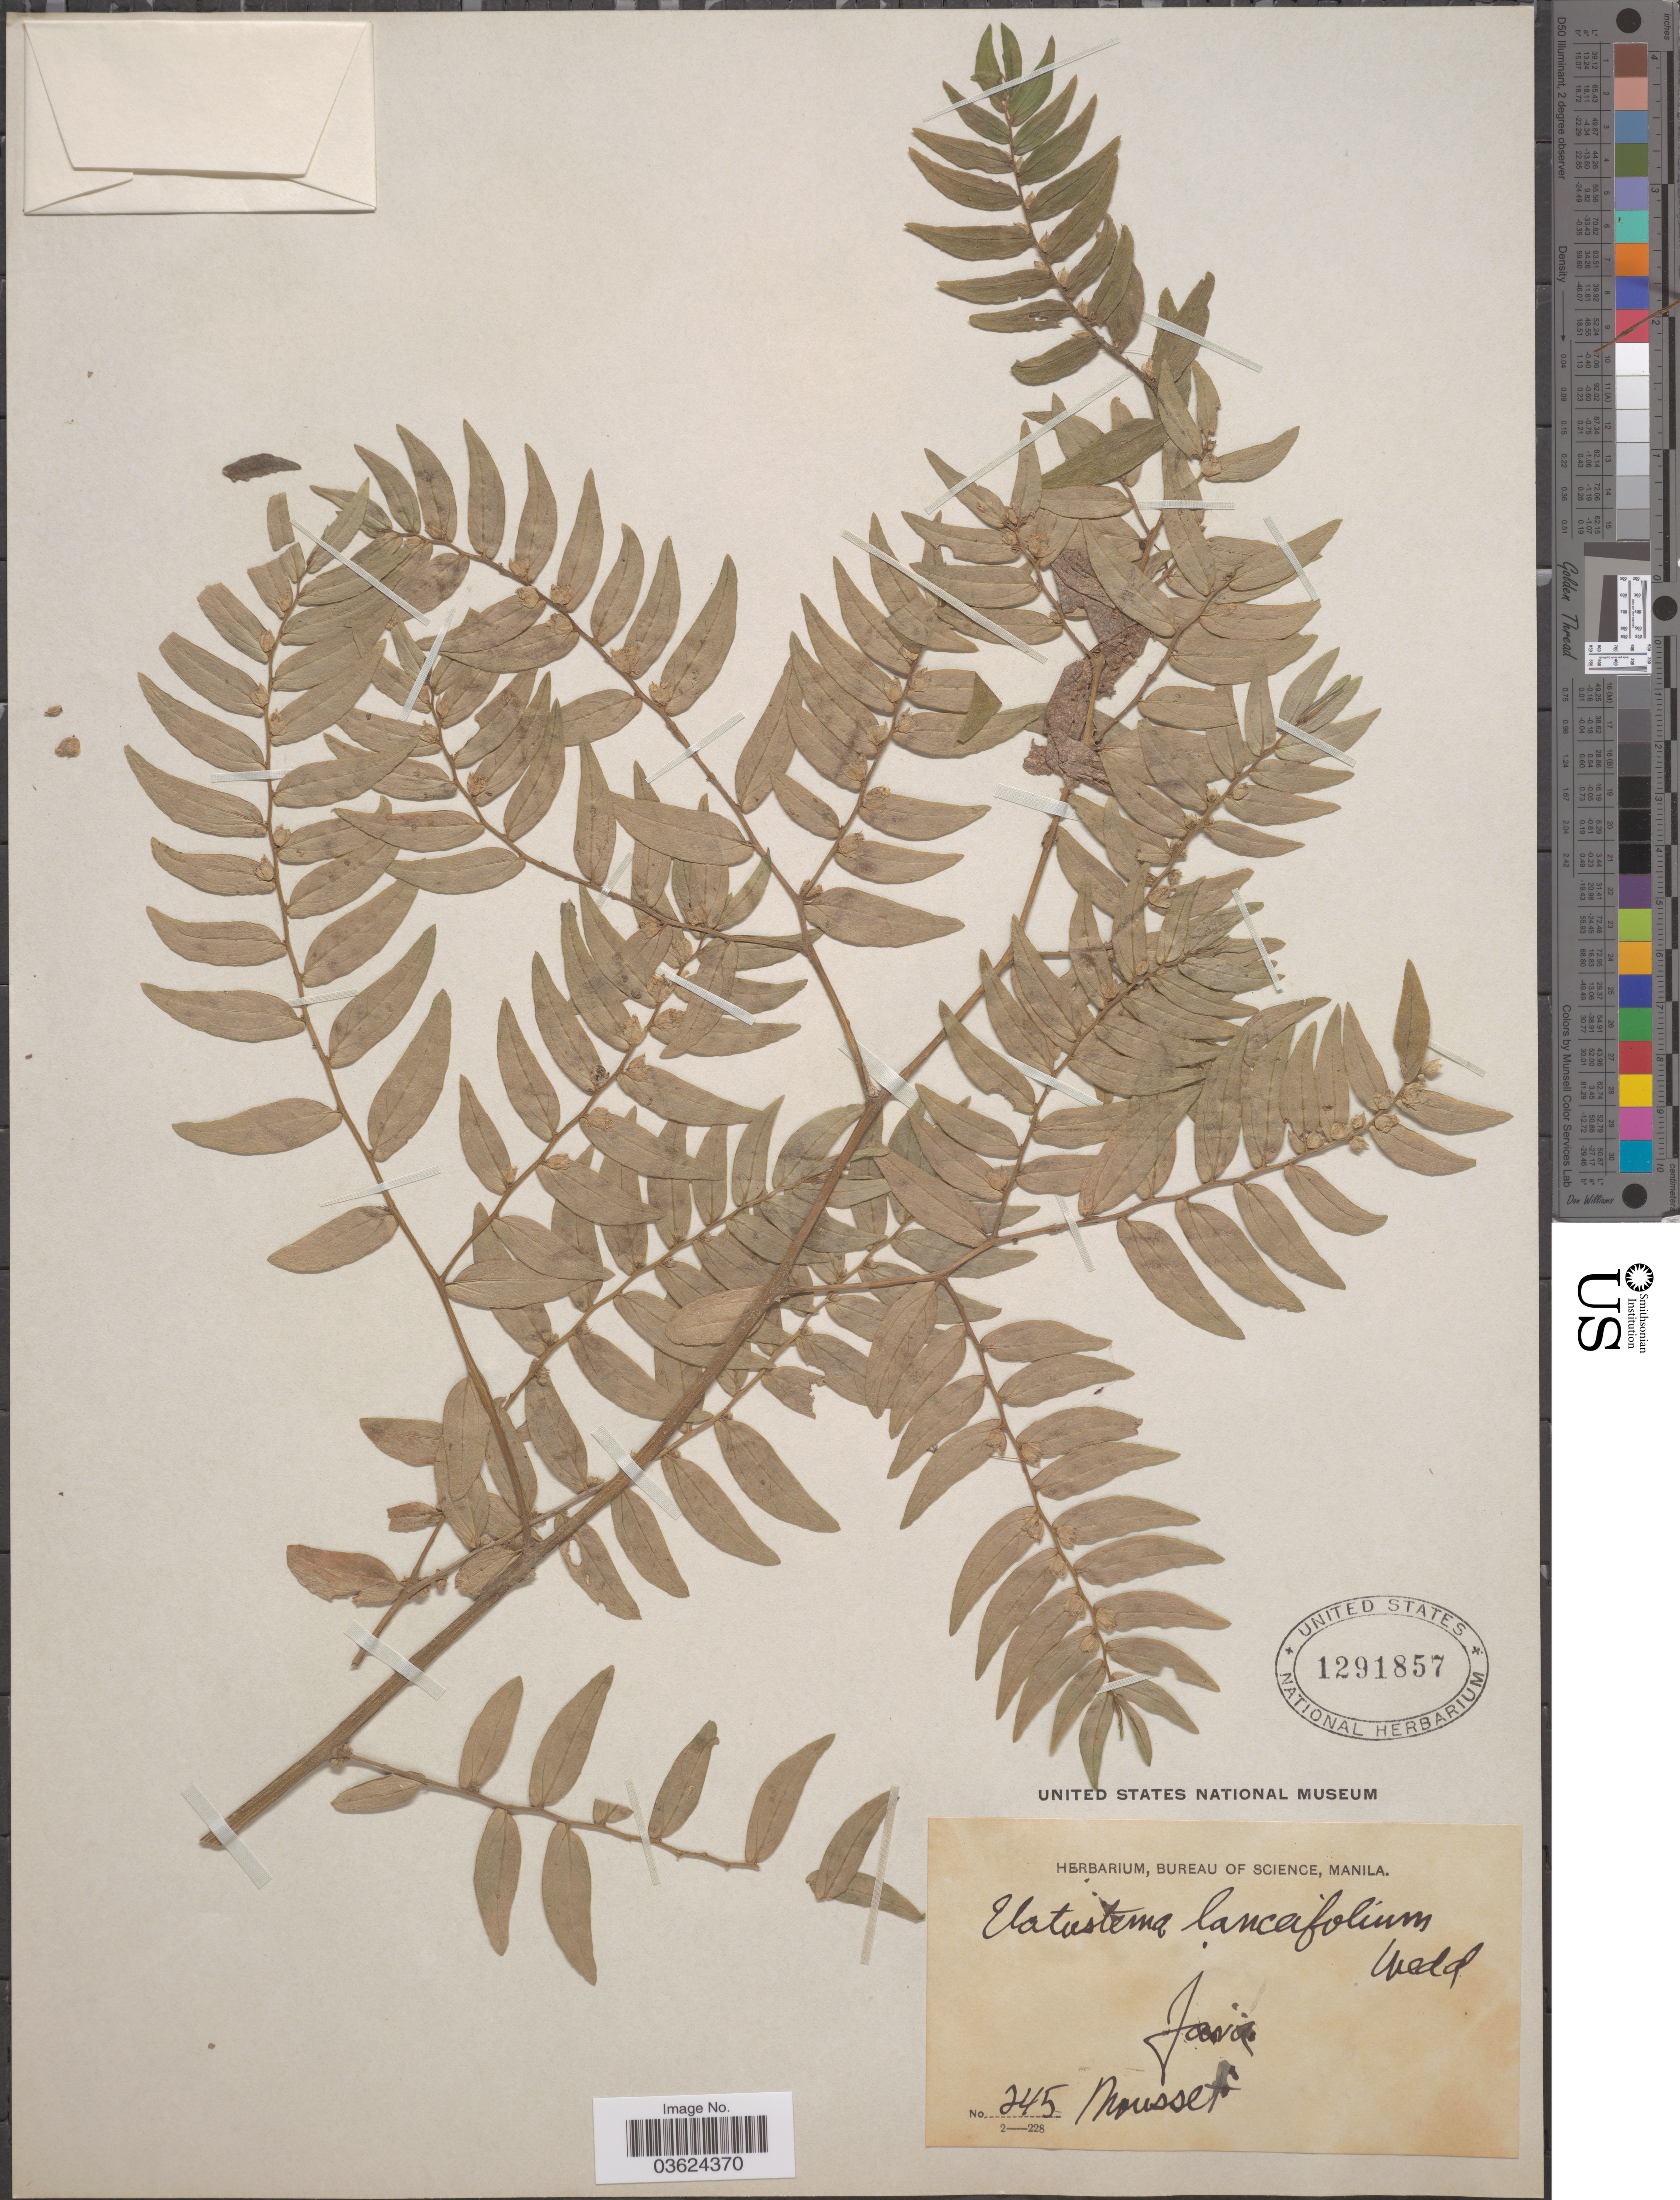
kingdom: Plantae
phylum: Tracheophyta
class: Magnoliopsida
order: Rosales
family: Urticaceae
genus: Elatostema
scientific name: Elatostema lancifolium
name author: Wedd.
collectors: Mousset, --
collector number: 245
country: Indonesia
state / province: Java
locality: Java.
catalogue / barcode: US 1291857